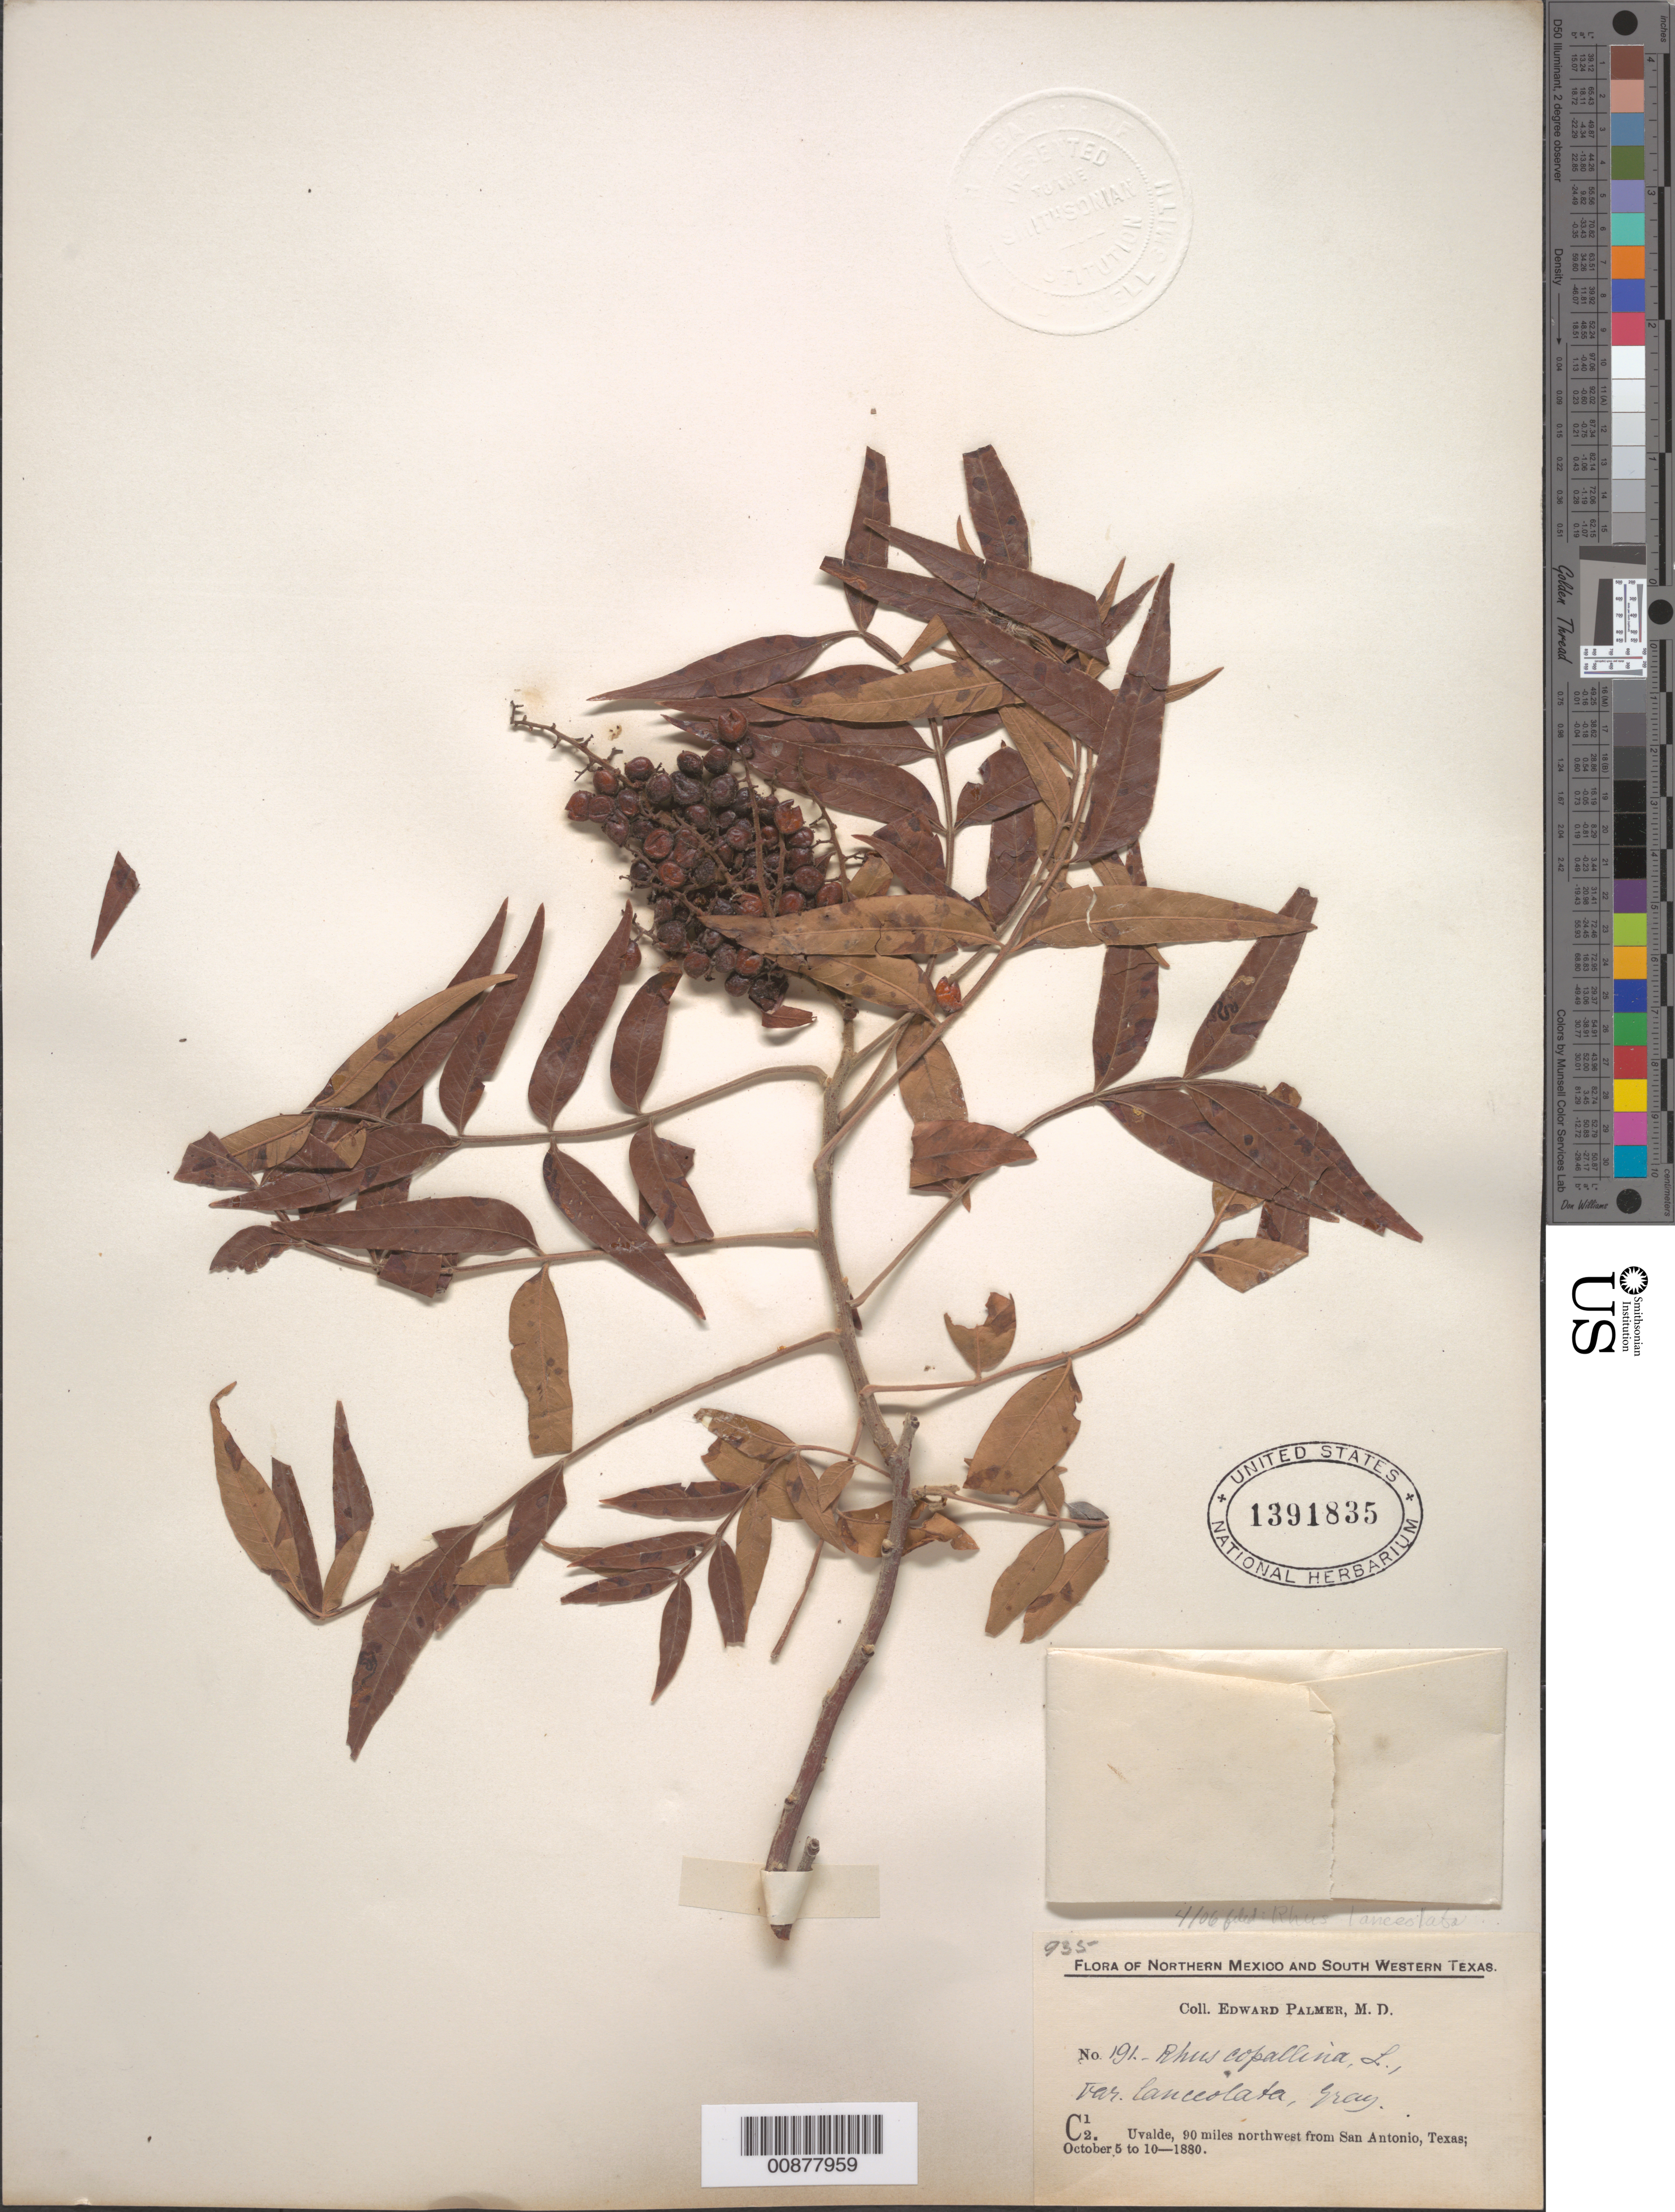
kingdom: Plantae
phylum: Tracheophyta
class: Magnoliopsida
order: Sapindales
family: Anacardiaceae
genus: Rhus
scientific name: Rhus lanceolata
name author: (A. Gray) Britton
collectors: E. Palmer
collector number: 191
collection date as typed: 05 Oct 1880 to 10 Oct 1880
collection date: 1880-10-05/1880-10-10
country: United States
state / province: Texas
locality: C12. Uvalde, 90 miles northwest from San Antonio, Texas.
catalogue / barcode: US 1391835